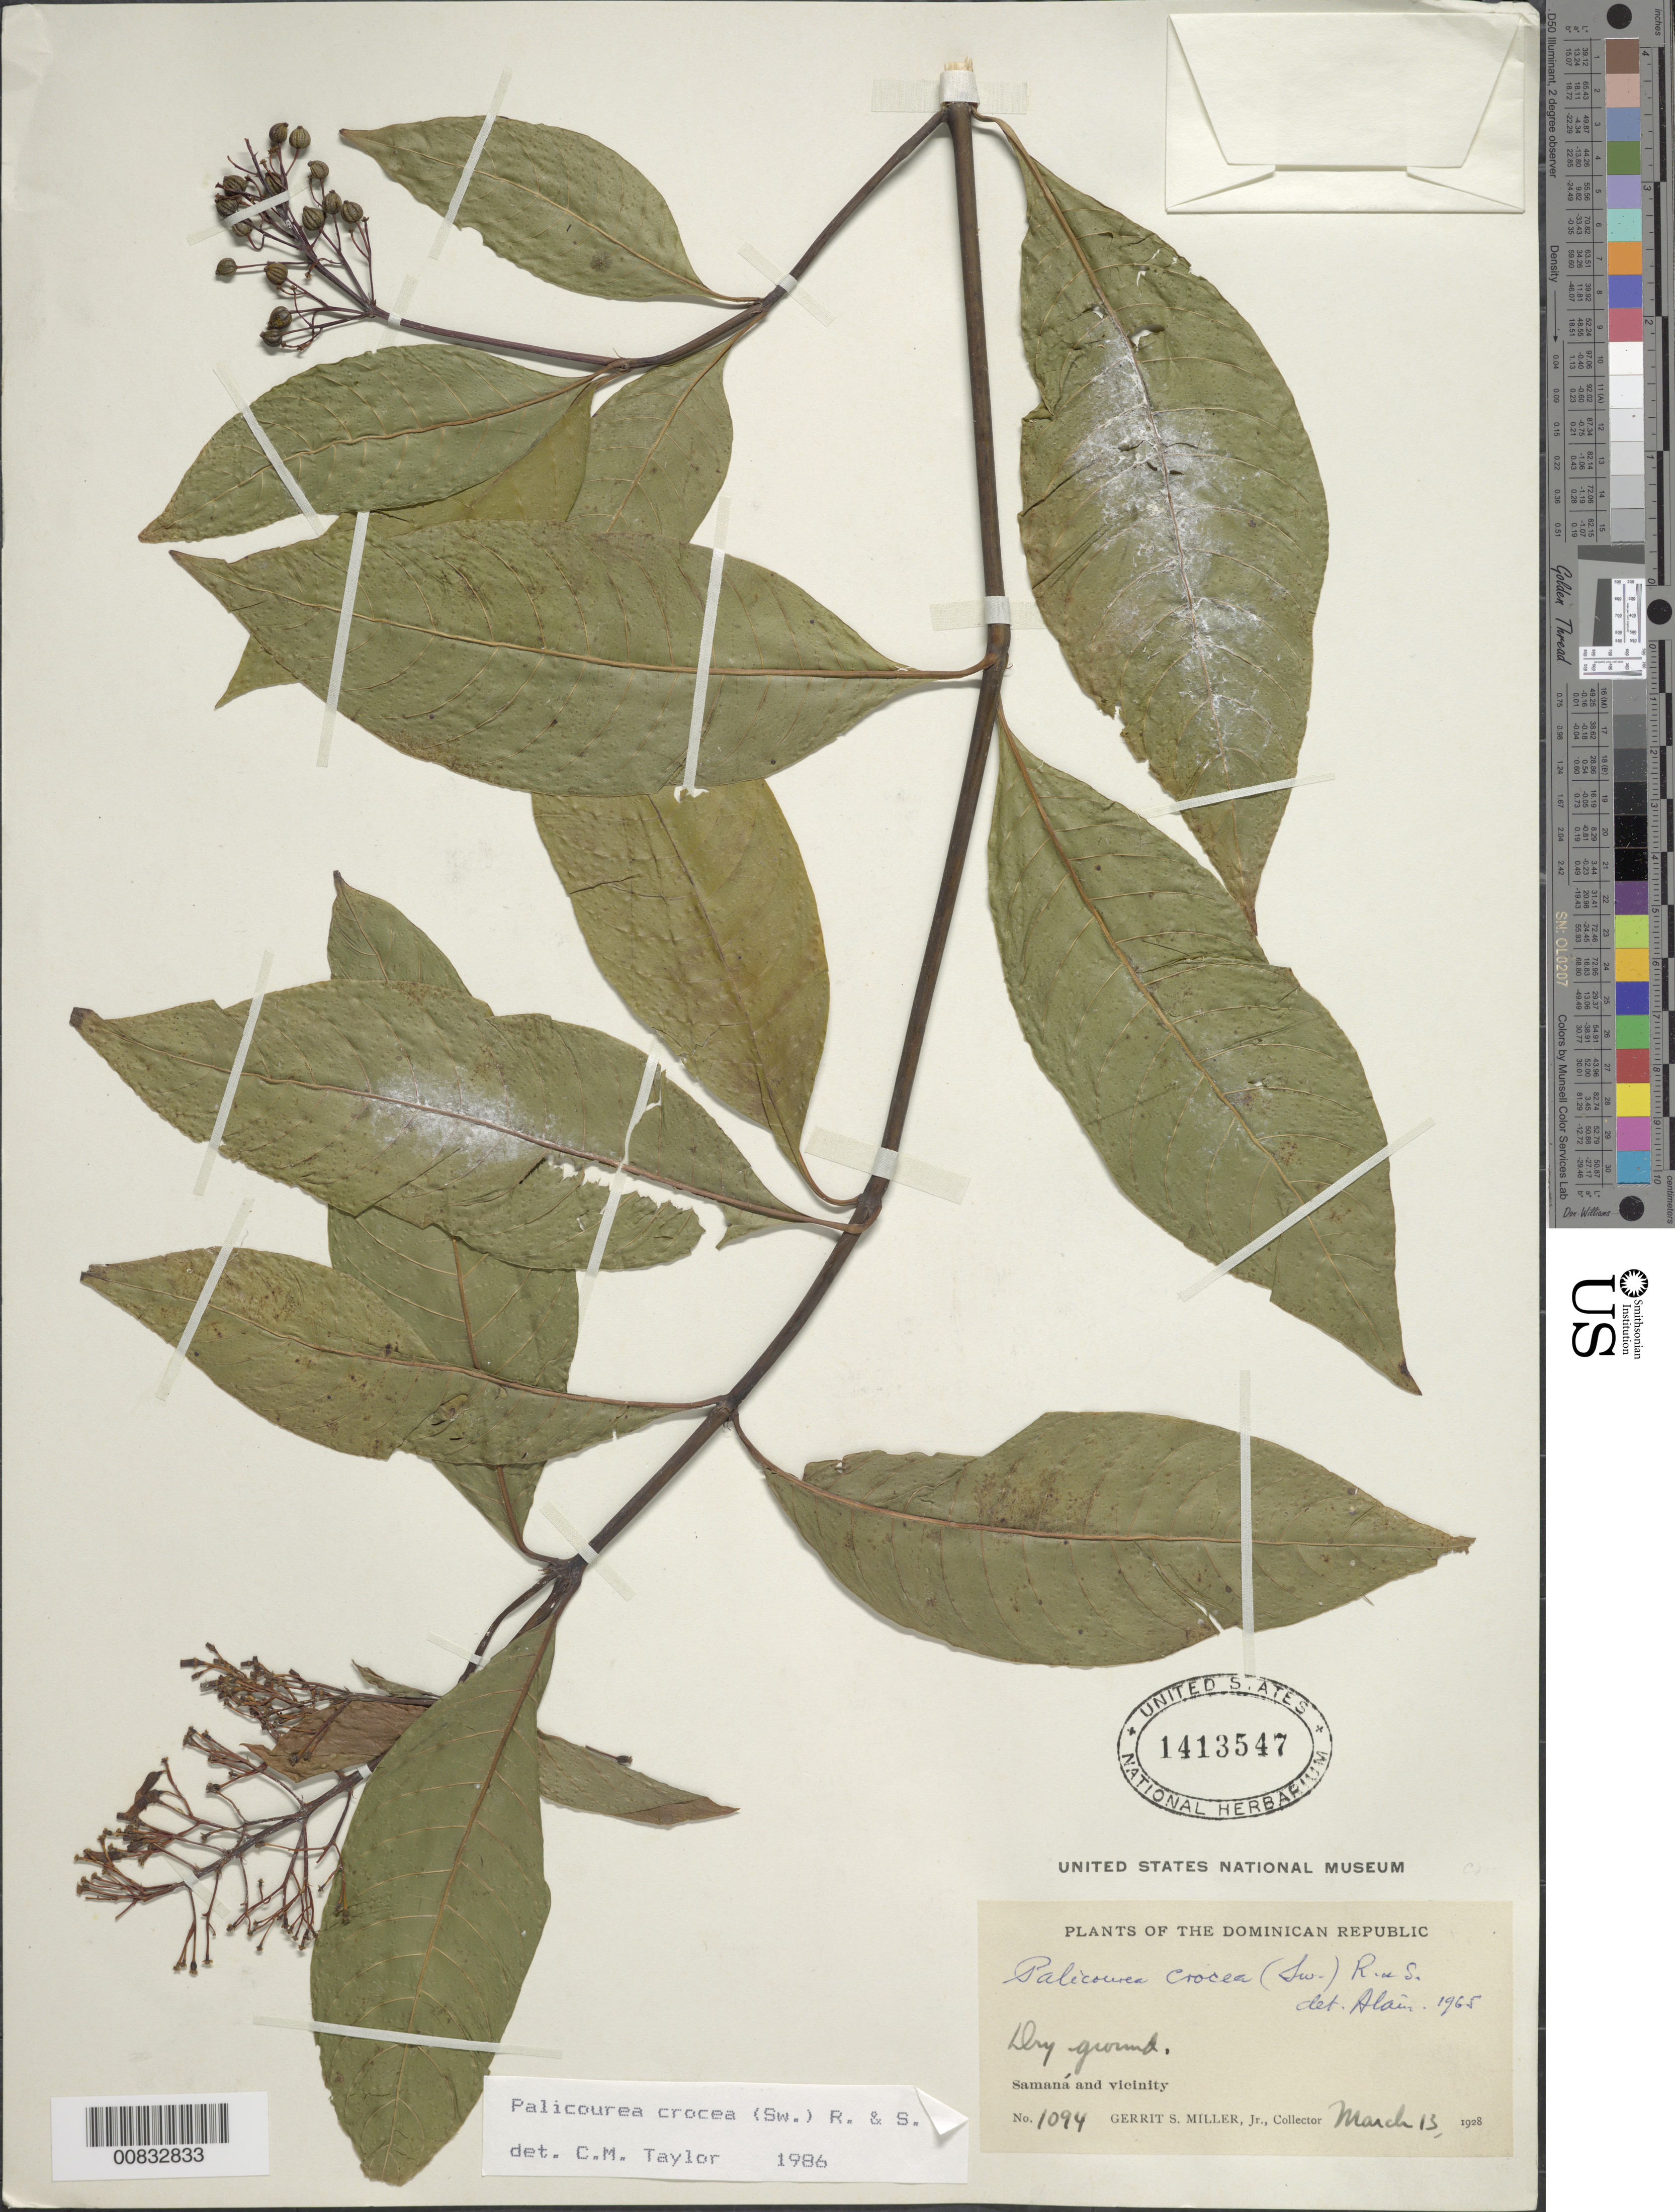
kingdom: Plantae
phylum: Tracheophyta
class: Magnoliopsida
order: Gentianales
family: Rubiaceae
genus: Palicourea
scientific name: Palicourea crocea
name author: (Sw.) Schult.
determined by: Taylor, Charlotte M.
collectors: G. S. Miller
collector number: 1094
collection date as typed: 13 Mar 1928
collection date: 1928-03-13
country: Dominican Republic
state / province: Samana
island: Hispaniola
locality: Samaná and vicinity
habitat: Dry ground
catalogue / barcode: US 1413547